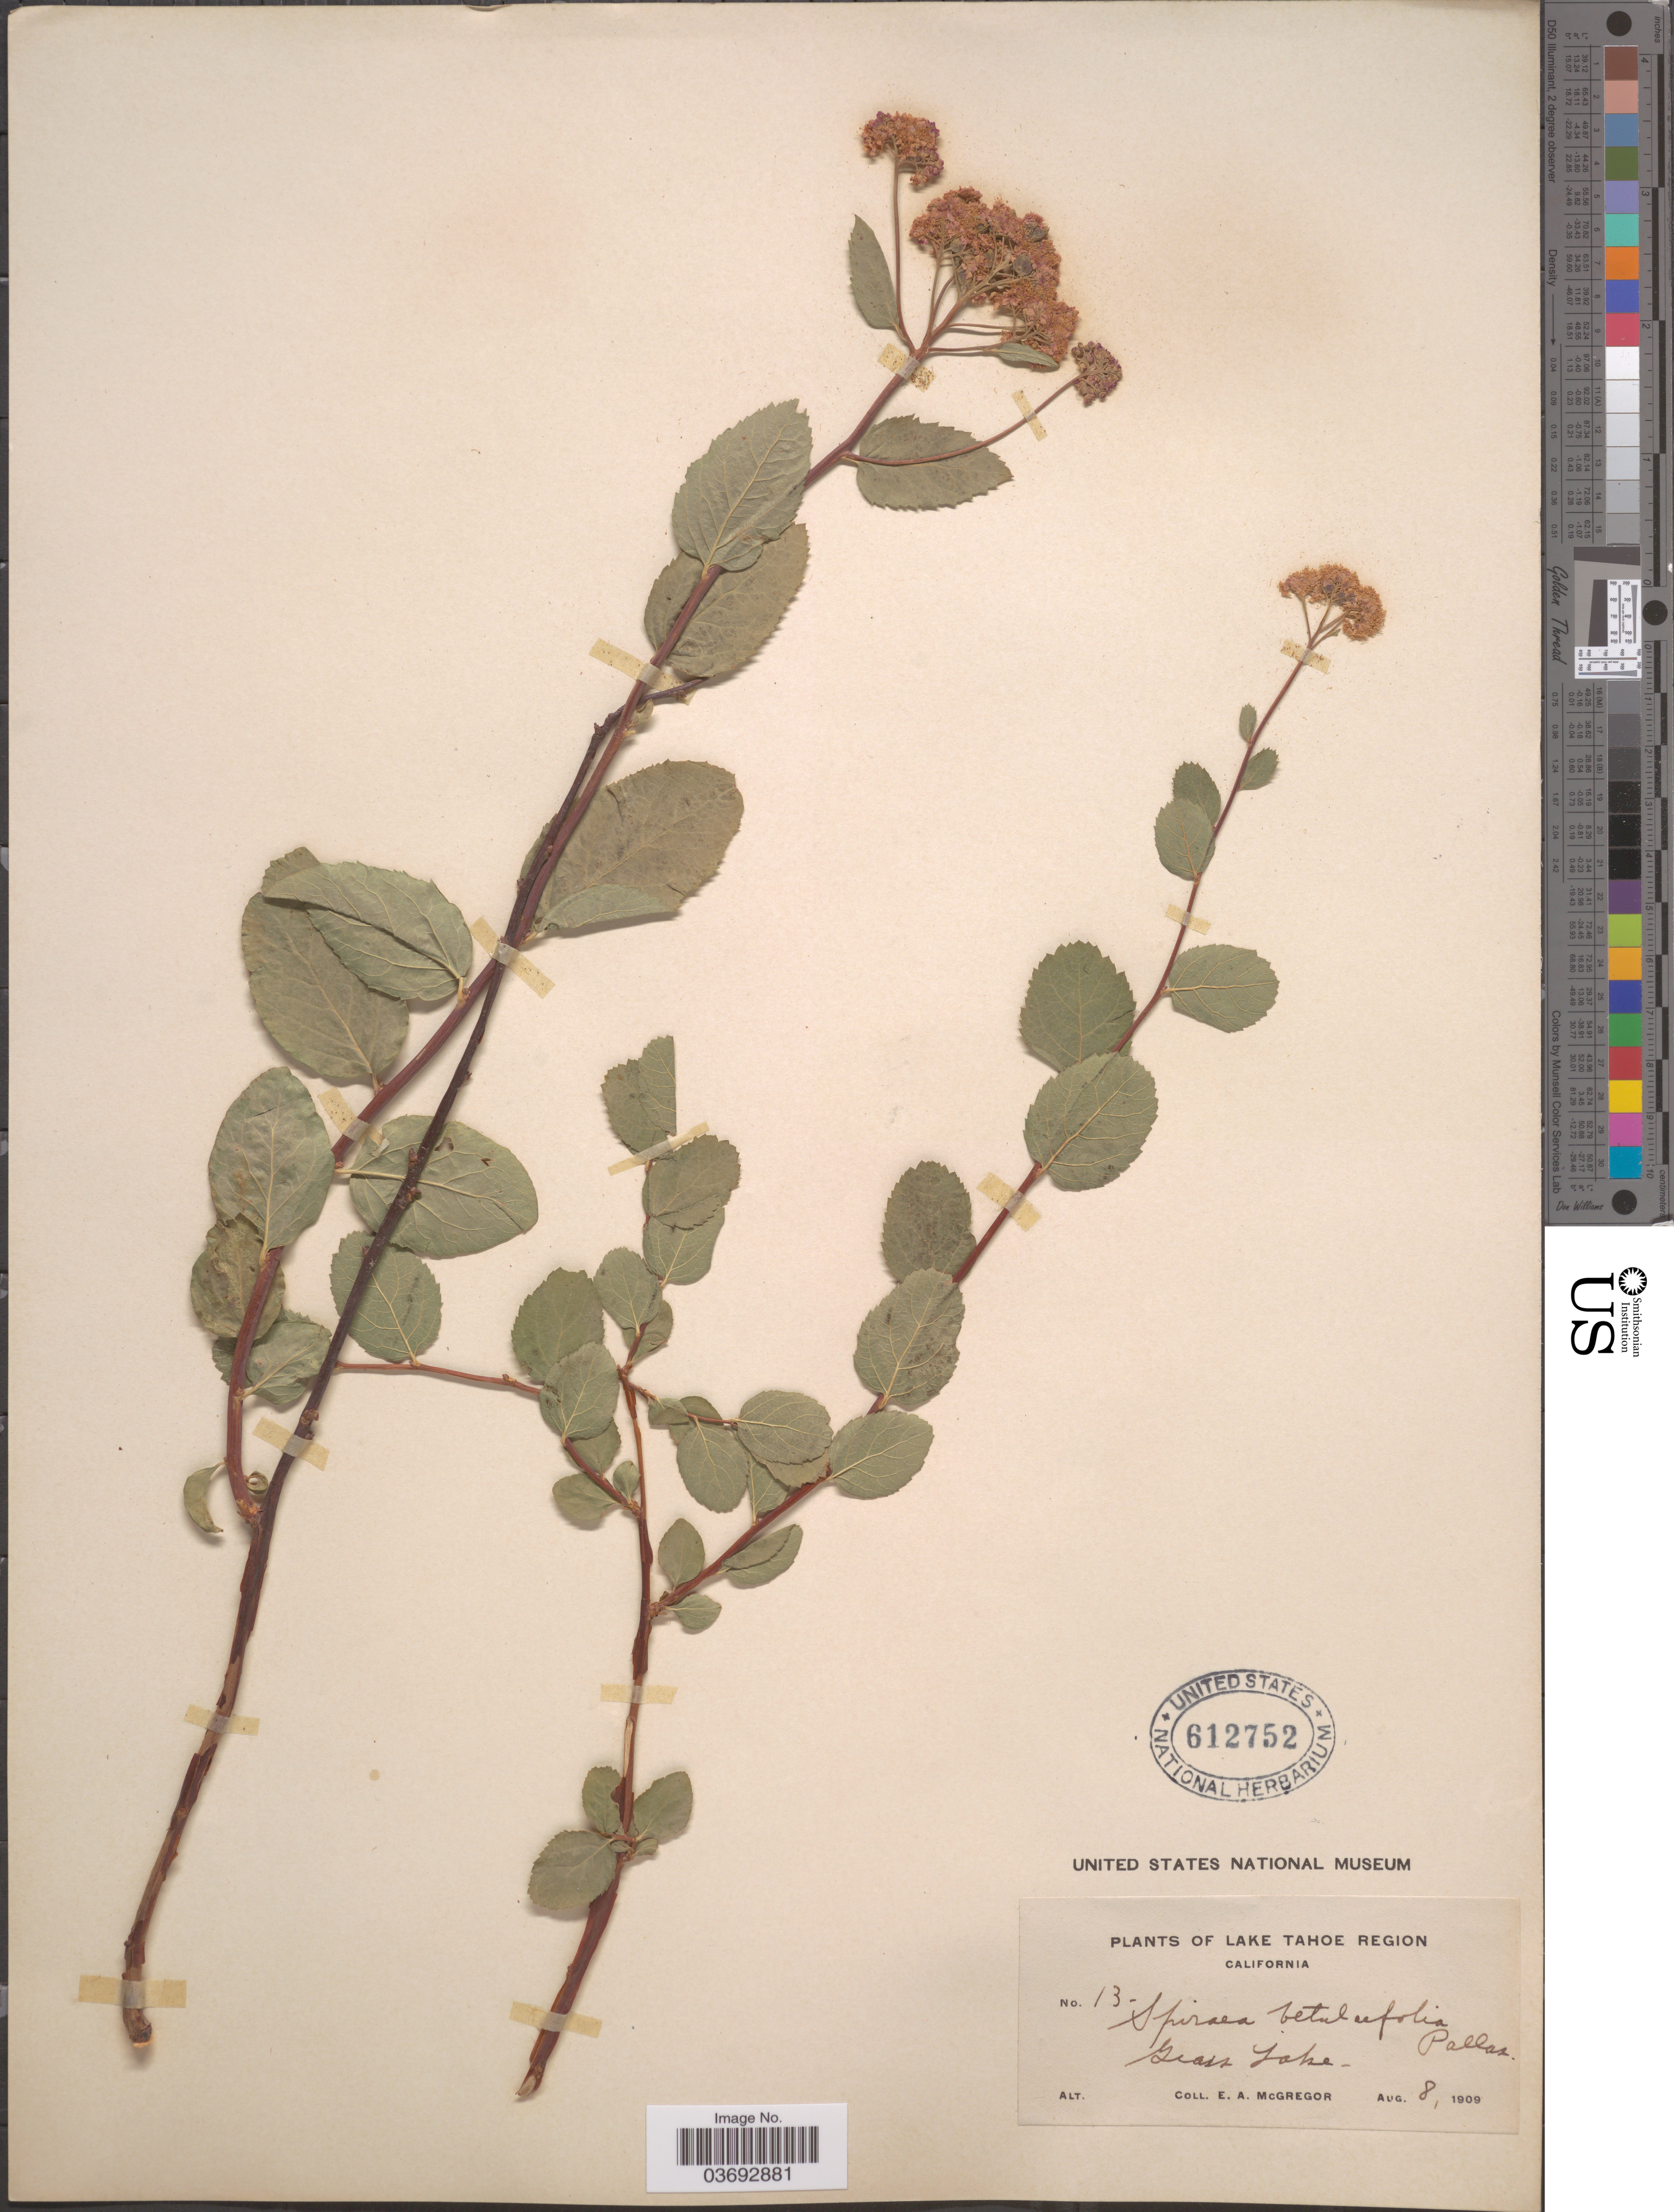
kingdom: Plantae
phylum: Tracheophyta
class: Magnoliopsida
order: Rosales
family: Rosaceae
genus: Spiraea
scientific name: Spiraea splendens var. splendens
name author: Baumann ex K. Koch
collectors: E. A. McGregor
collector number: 13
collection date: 1909-08-08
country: United States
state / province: California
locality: Lake Tahoe Region. Grass Lake.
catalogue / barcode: US 612752